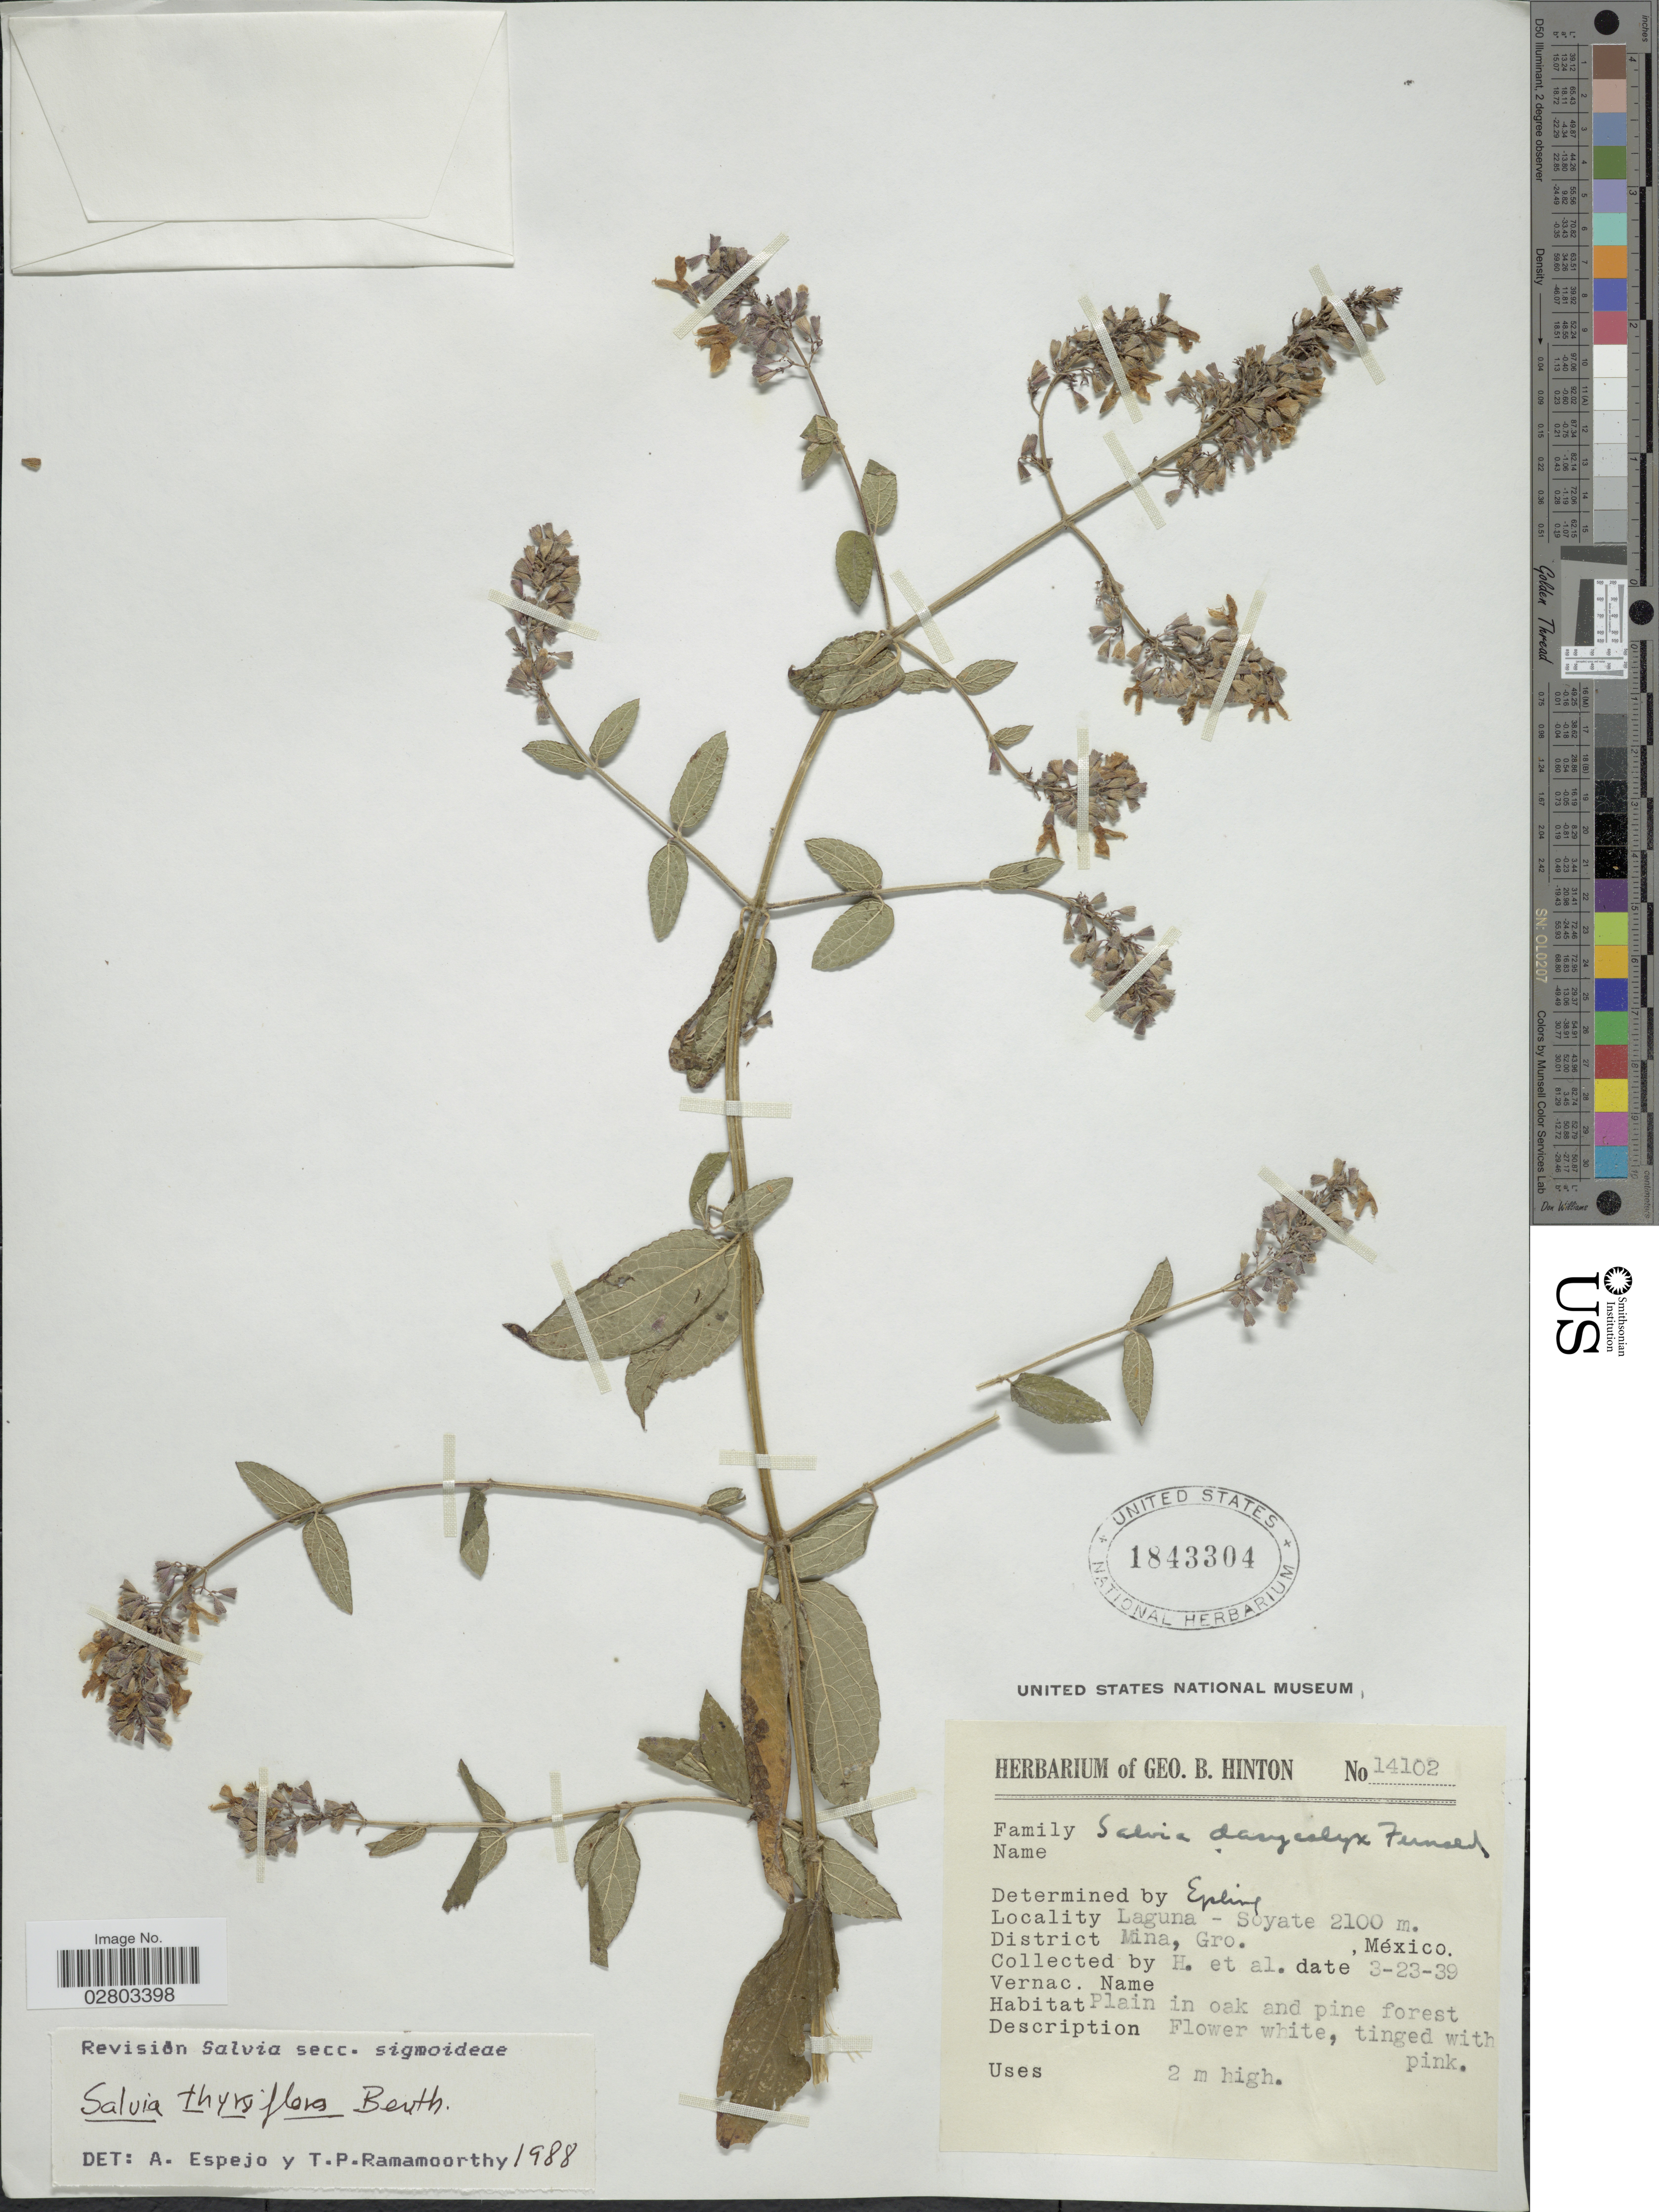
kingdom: Plantae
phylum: Tracheophyta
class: Magnoliopsida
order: Lamiales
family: Lamiaceae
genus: Salvia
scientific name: Salvia thyrsiflora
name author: Benth.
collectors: G. B. Hinton & et al.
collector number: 14102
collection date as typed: Transcribed d/m/y: 23/3/39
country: Mexico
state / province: Guerrero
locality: Laguna-Soyate, District Mina, Gro.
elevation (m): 2100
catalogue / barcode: US 1843304